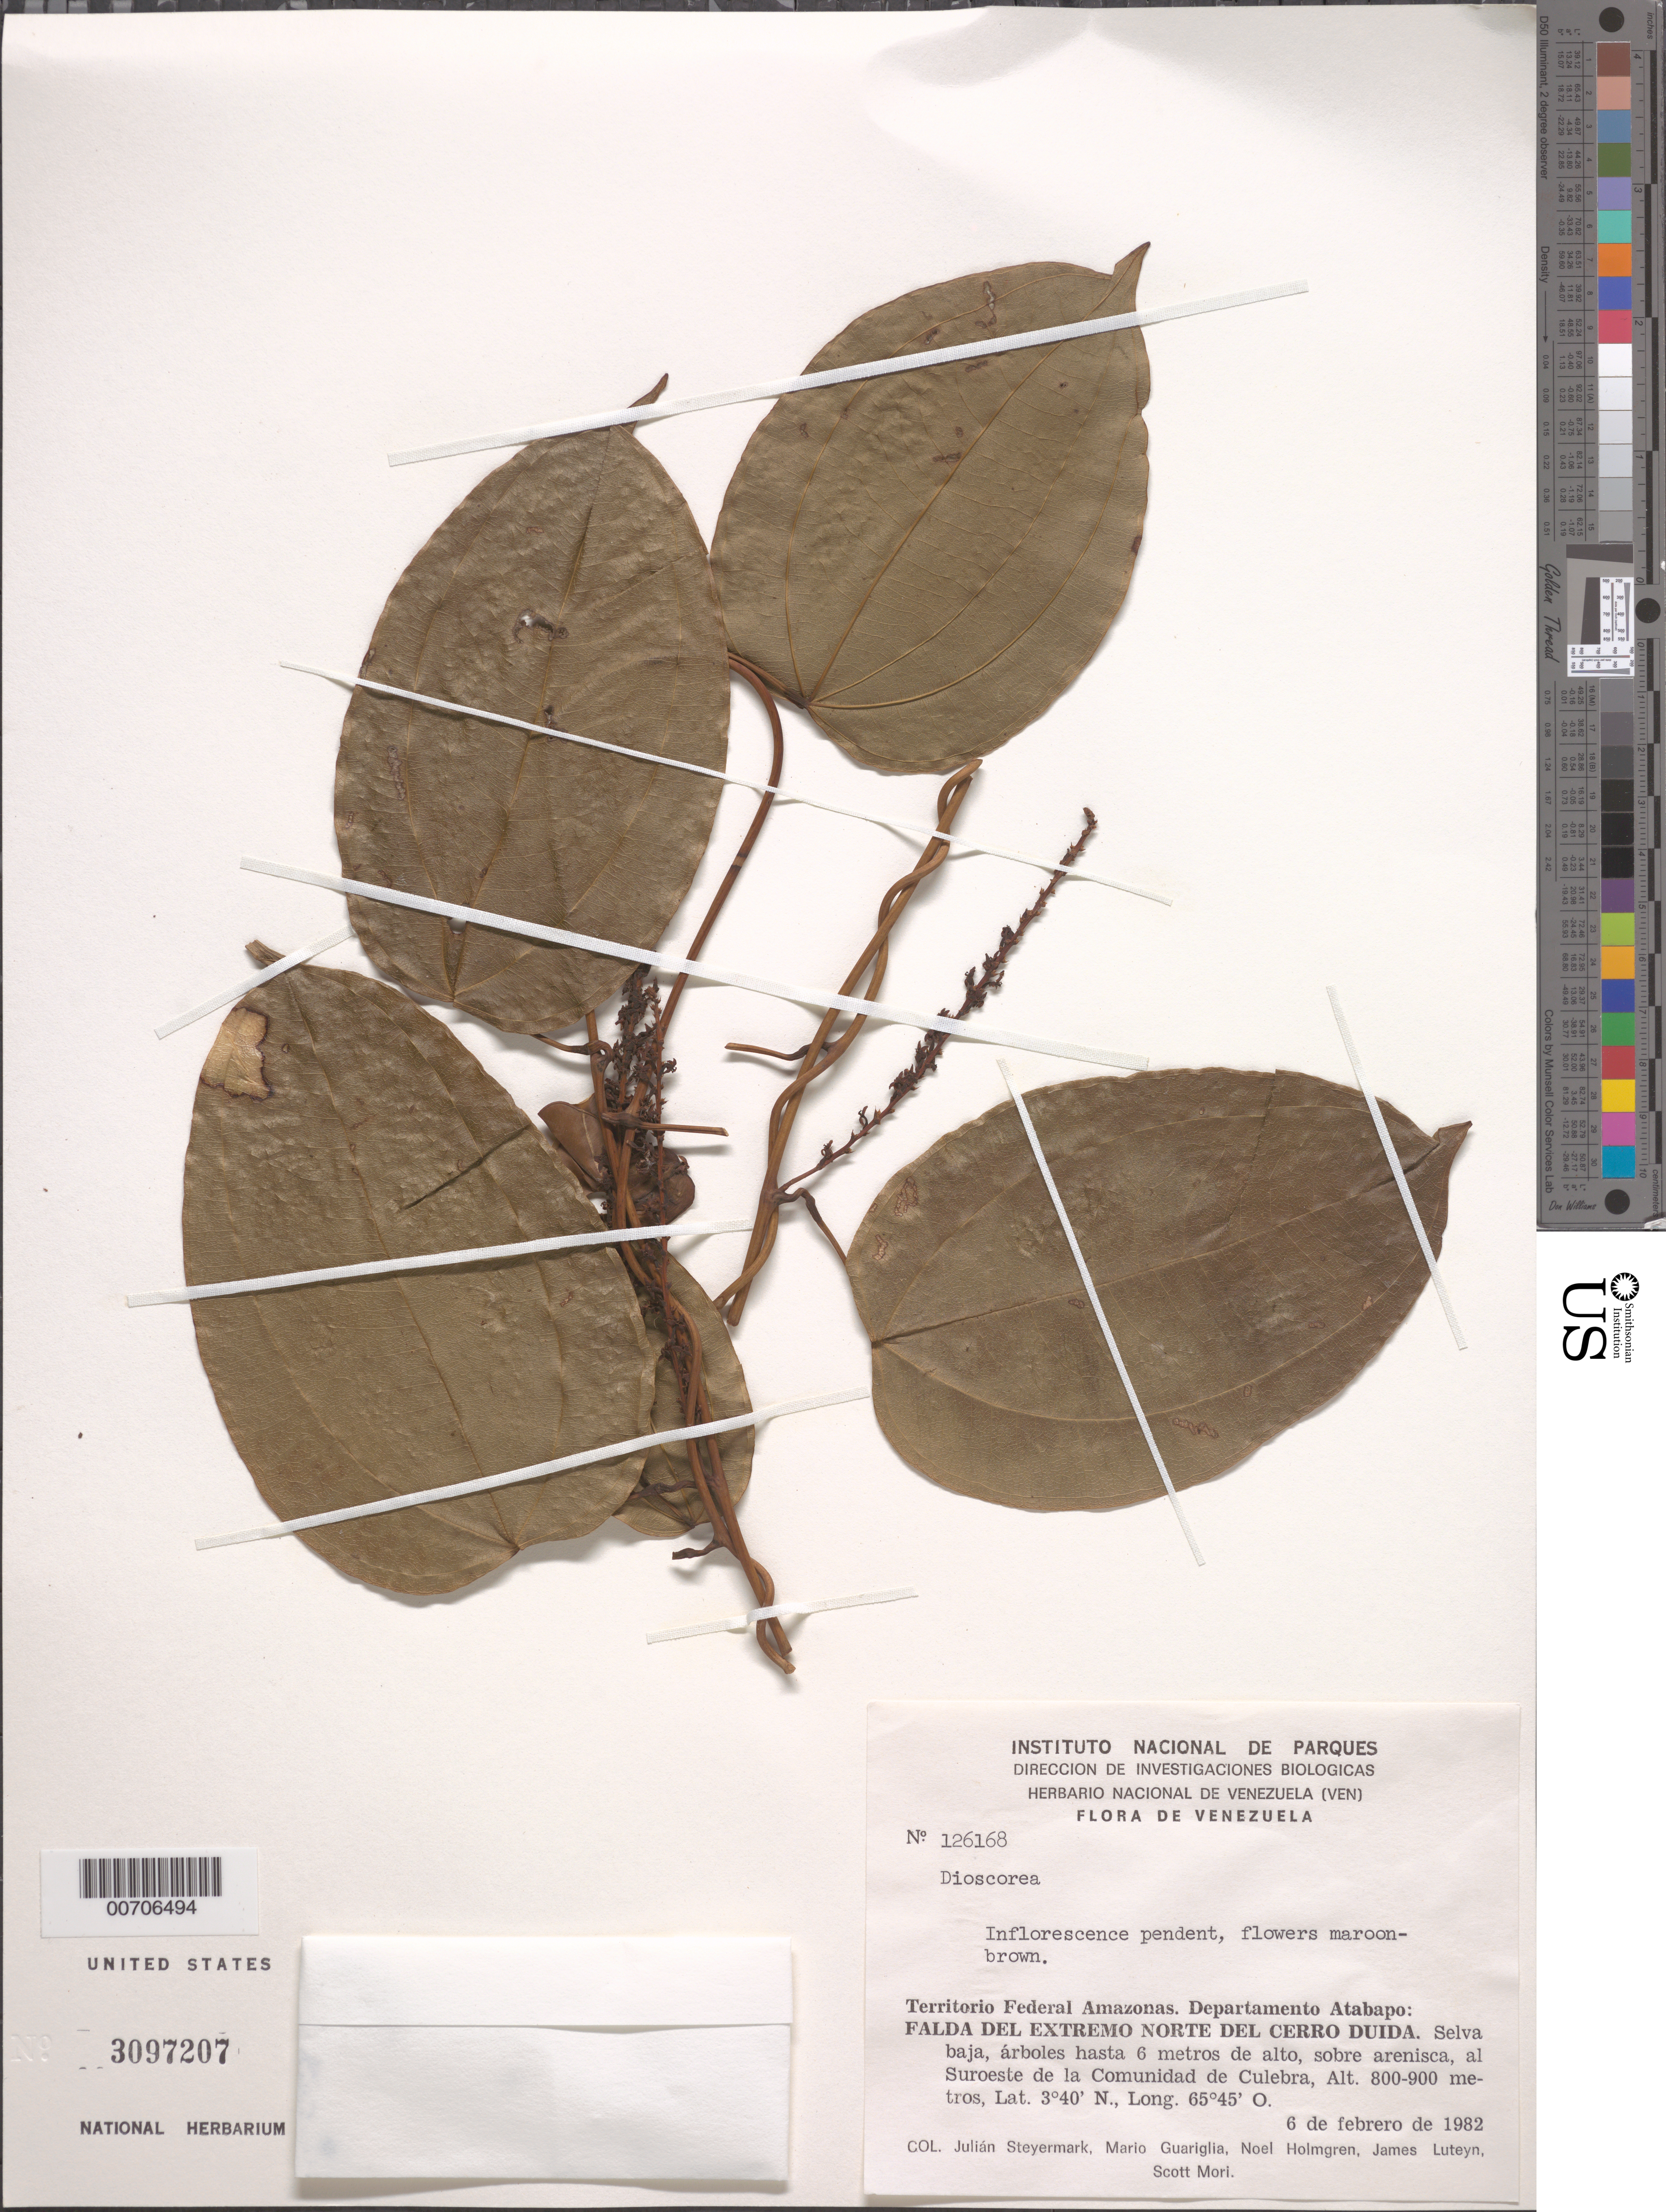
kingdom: Plantae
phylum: Tracheophyta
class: Liliopsida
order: Dioscoreales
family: Dioscoreaceae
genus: Dioscorea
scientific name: Dioscorea sp.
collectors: J. Steyermark, M. Guariglia P., N. H. Holmgren, J. L. Luteyn & S. Mori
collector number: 126168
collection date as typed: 6-Feb-82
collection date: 1982-02-06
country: Venezuela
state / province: Amazonas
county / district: Atabapo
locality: Cerro Duida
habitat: Selva baja, sobre arenisca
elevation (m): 800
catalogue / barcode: US 3097207